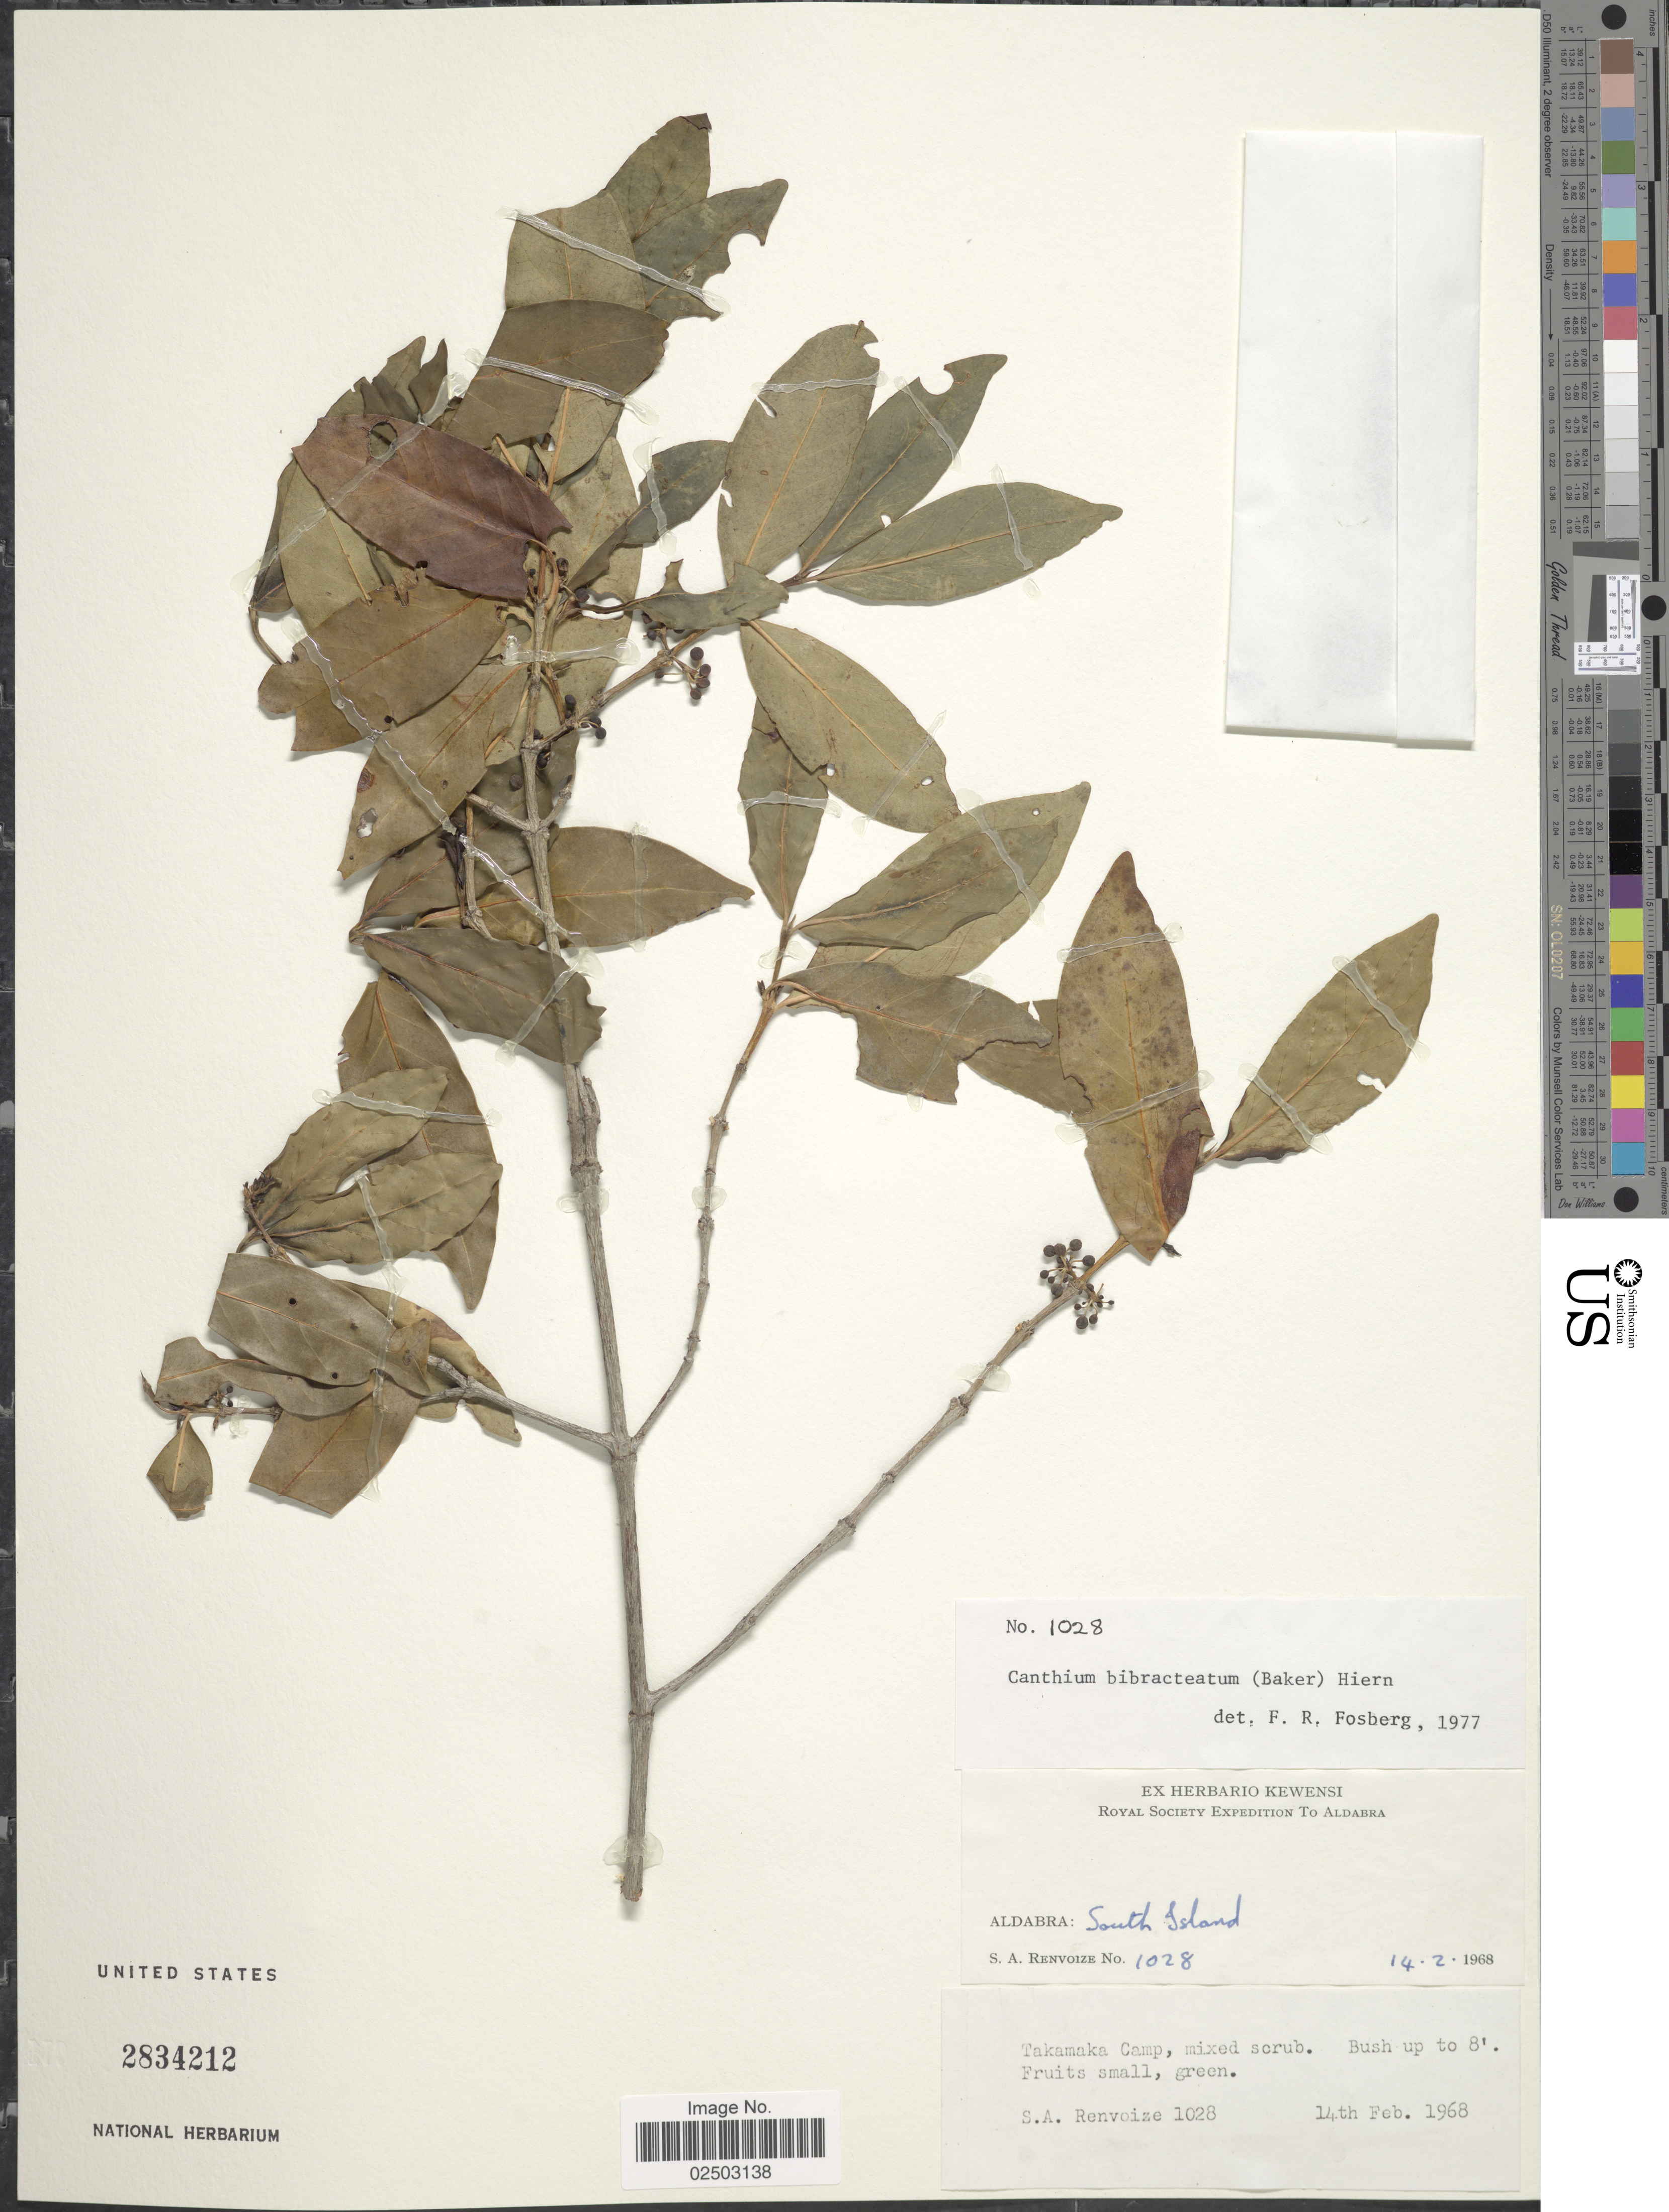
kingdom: Plantae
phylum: Tracheophyta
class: Magnoliopsida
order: Gentianales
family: Rubiaceae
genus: Canthium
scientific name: Canthium bibracteatum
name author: (Baker) Hiern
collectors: S. A. Renvoize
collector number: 1028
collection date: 1968-02-14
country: Seychelles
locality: Aldabra: South Island, Takamaka Camp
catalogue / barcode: US 2834212